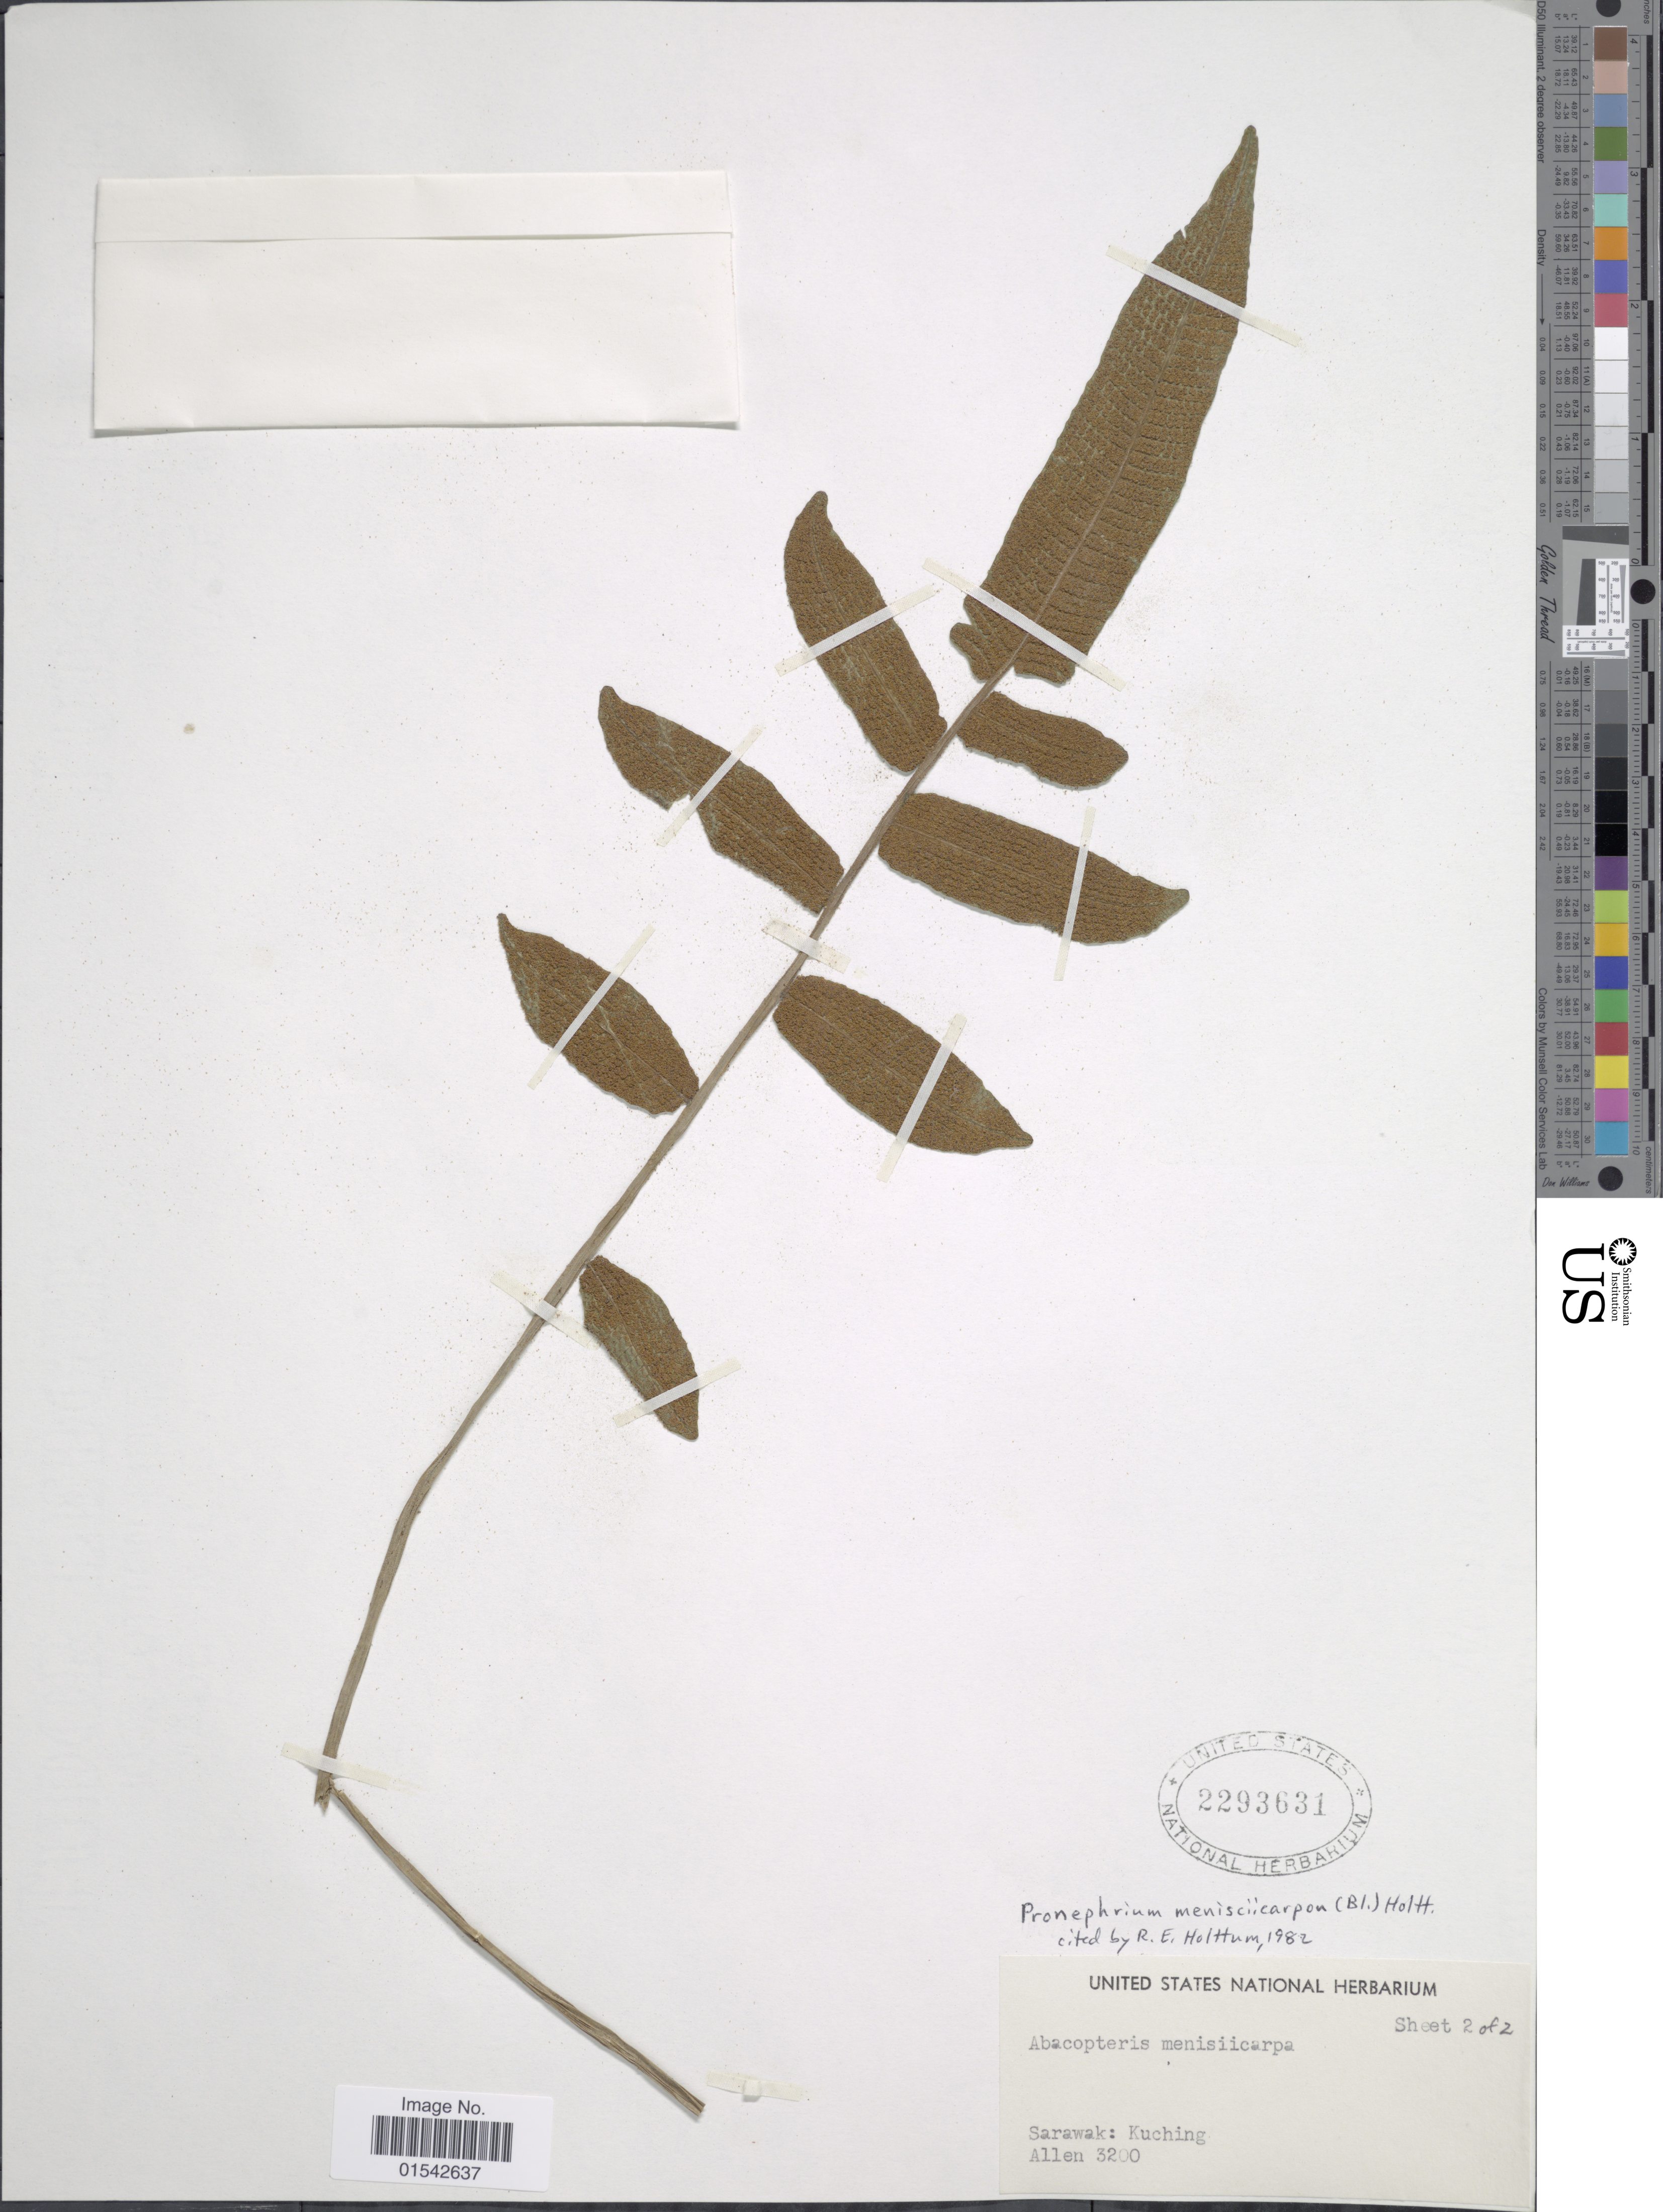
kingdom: Plantae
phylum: Tracheophyta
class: Polypodiopsida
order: Polypodiales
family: Thelypteridaceae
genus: Cyclosorus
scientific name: Cyclosorus menisciicarpus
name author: (Blume) Holttum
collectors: -- Allen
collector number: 3200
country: Malaysia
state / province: Sarawak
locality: Kuching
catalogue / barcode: US 2293631